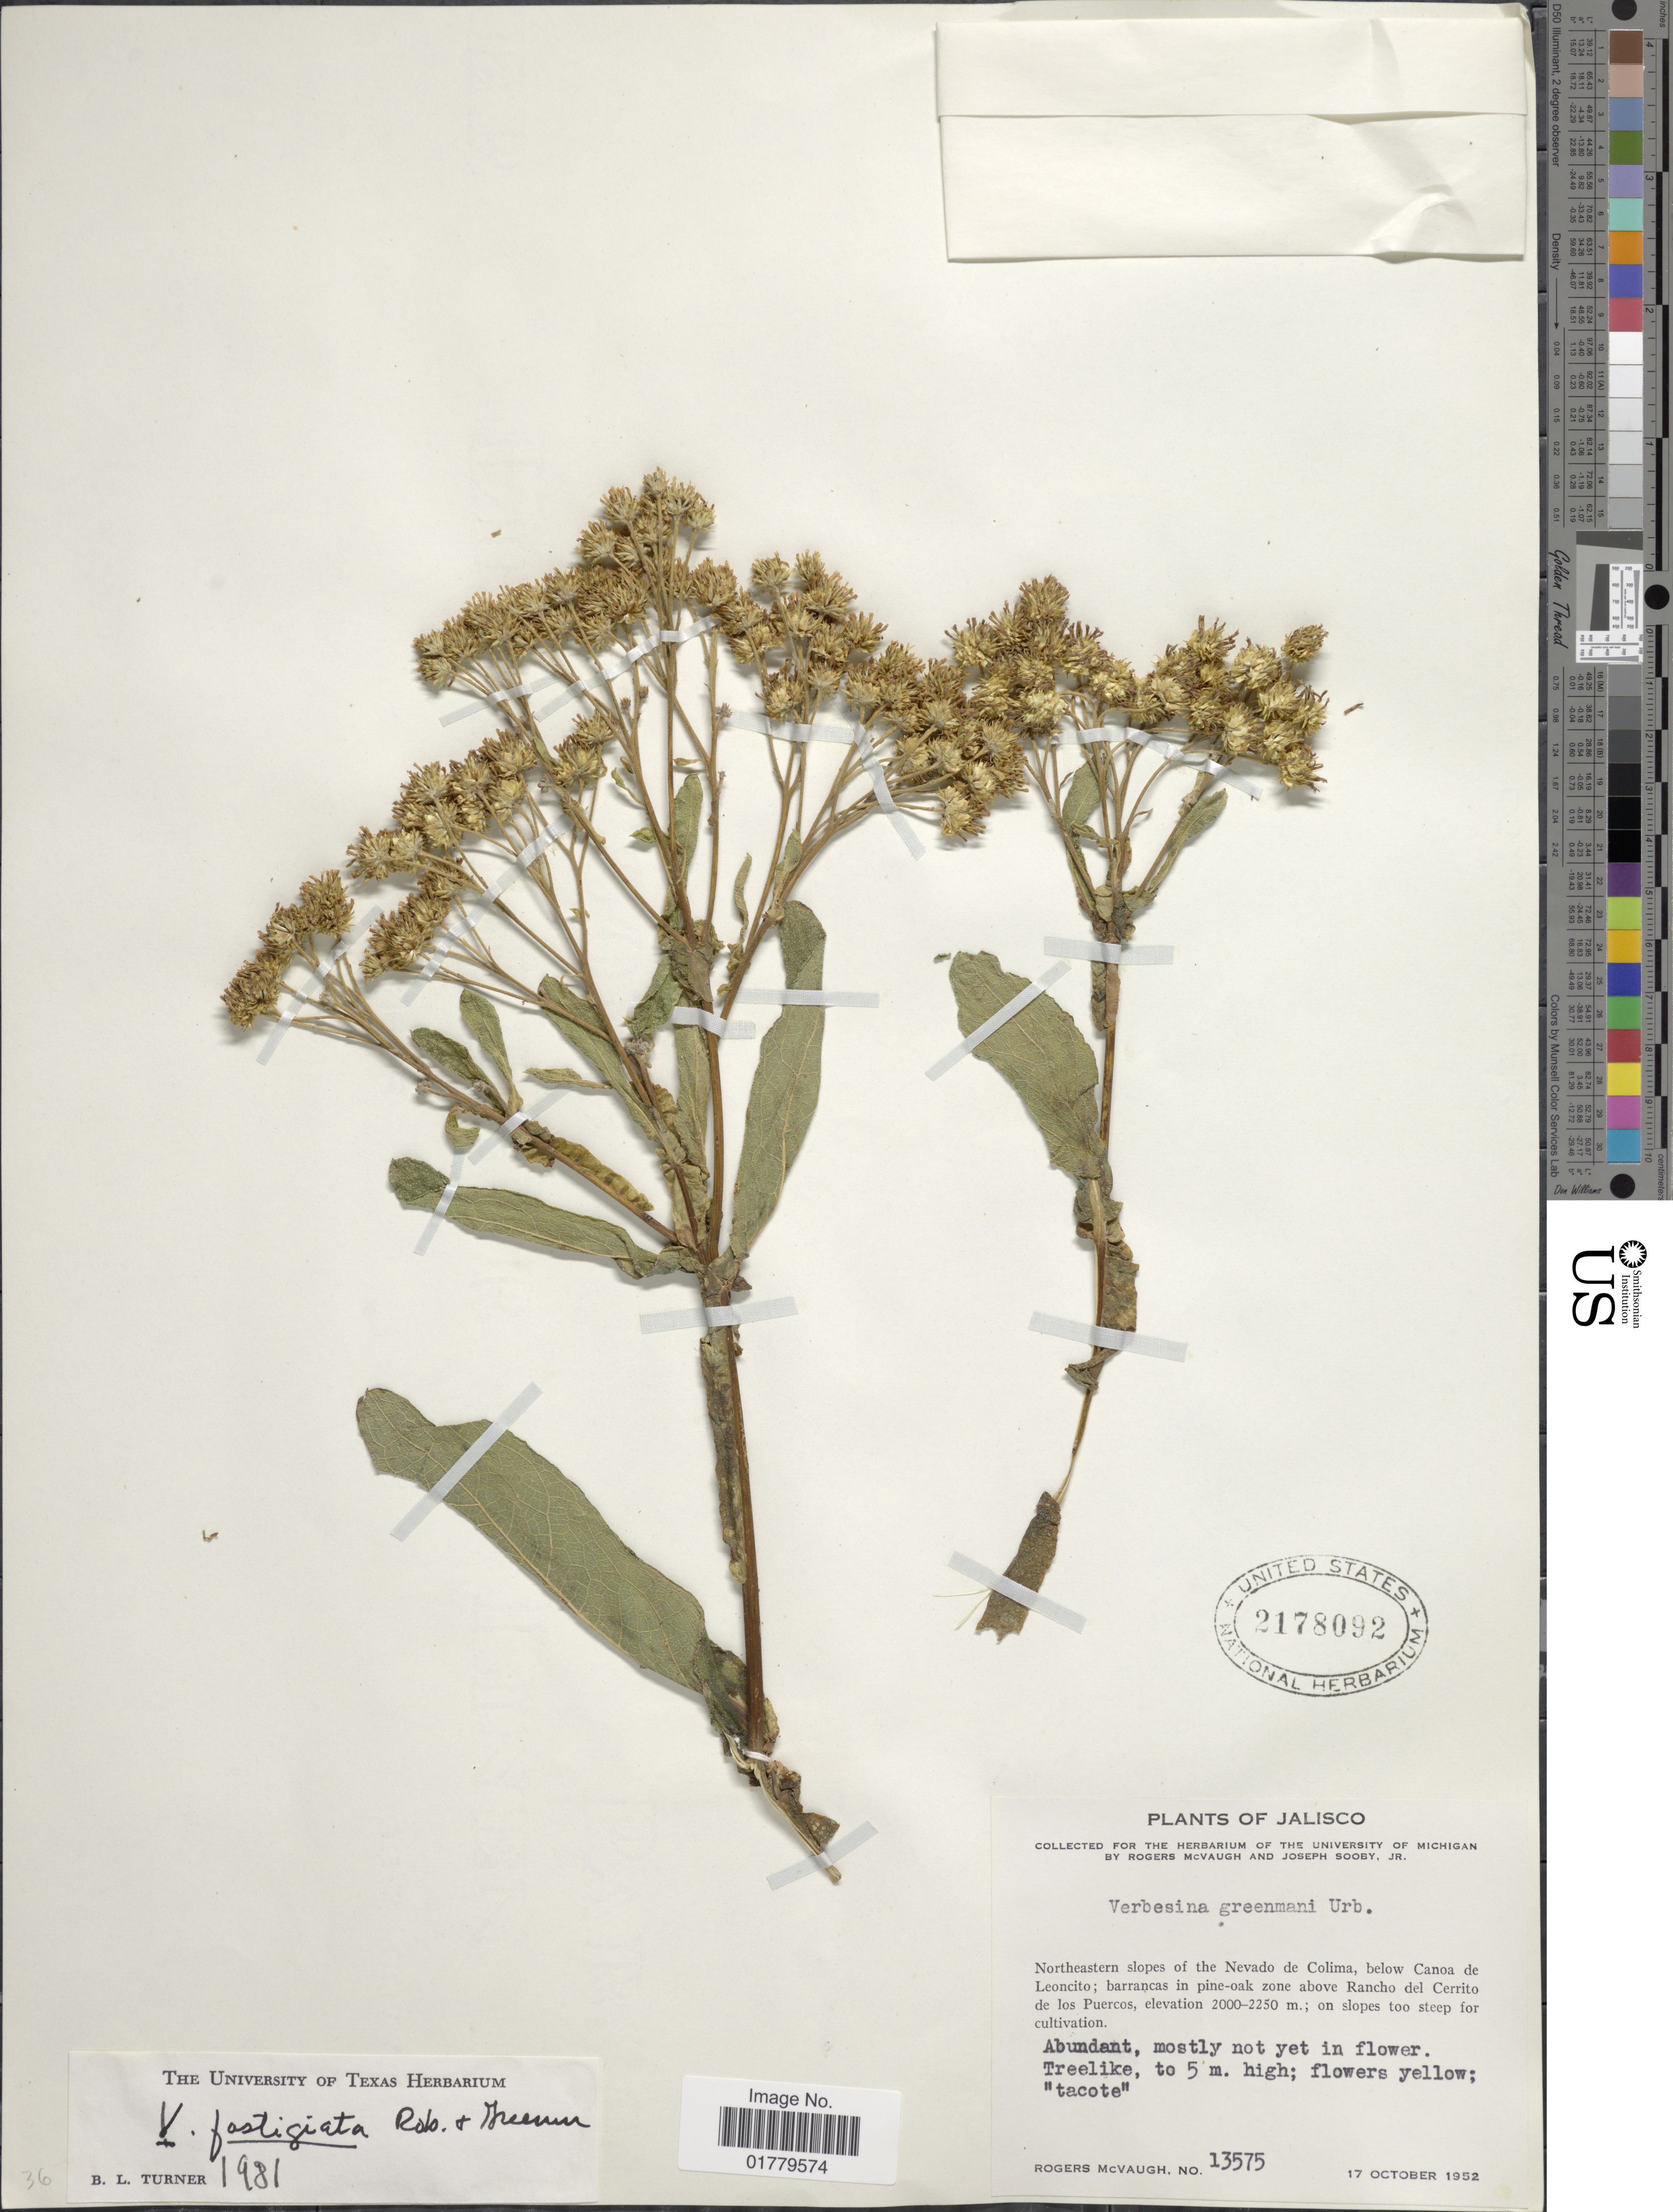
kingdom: Plantae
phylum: Tracheophyta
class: Magnoliopsida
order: Asterales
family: Asteraceae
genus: Verbesina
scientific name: Verbesina fastigiata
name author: B.L. Rob. & Greenm.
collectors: R. McVaugh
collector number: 13575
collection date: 1952-10-17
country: Mexico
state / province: Jalisco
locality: Northeastern slopes of the Nevado de Colima, below Canoa de Leoncito; barrancas in pine-oak zone above Rancho del Cerrito de los Puercos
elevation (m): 2000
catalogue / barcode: US 2178092